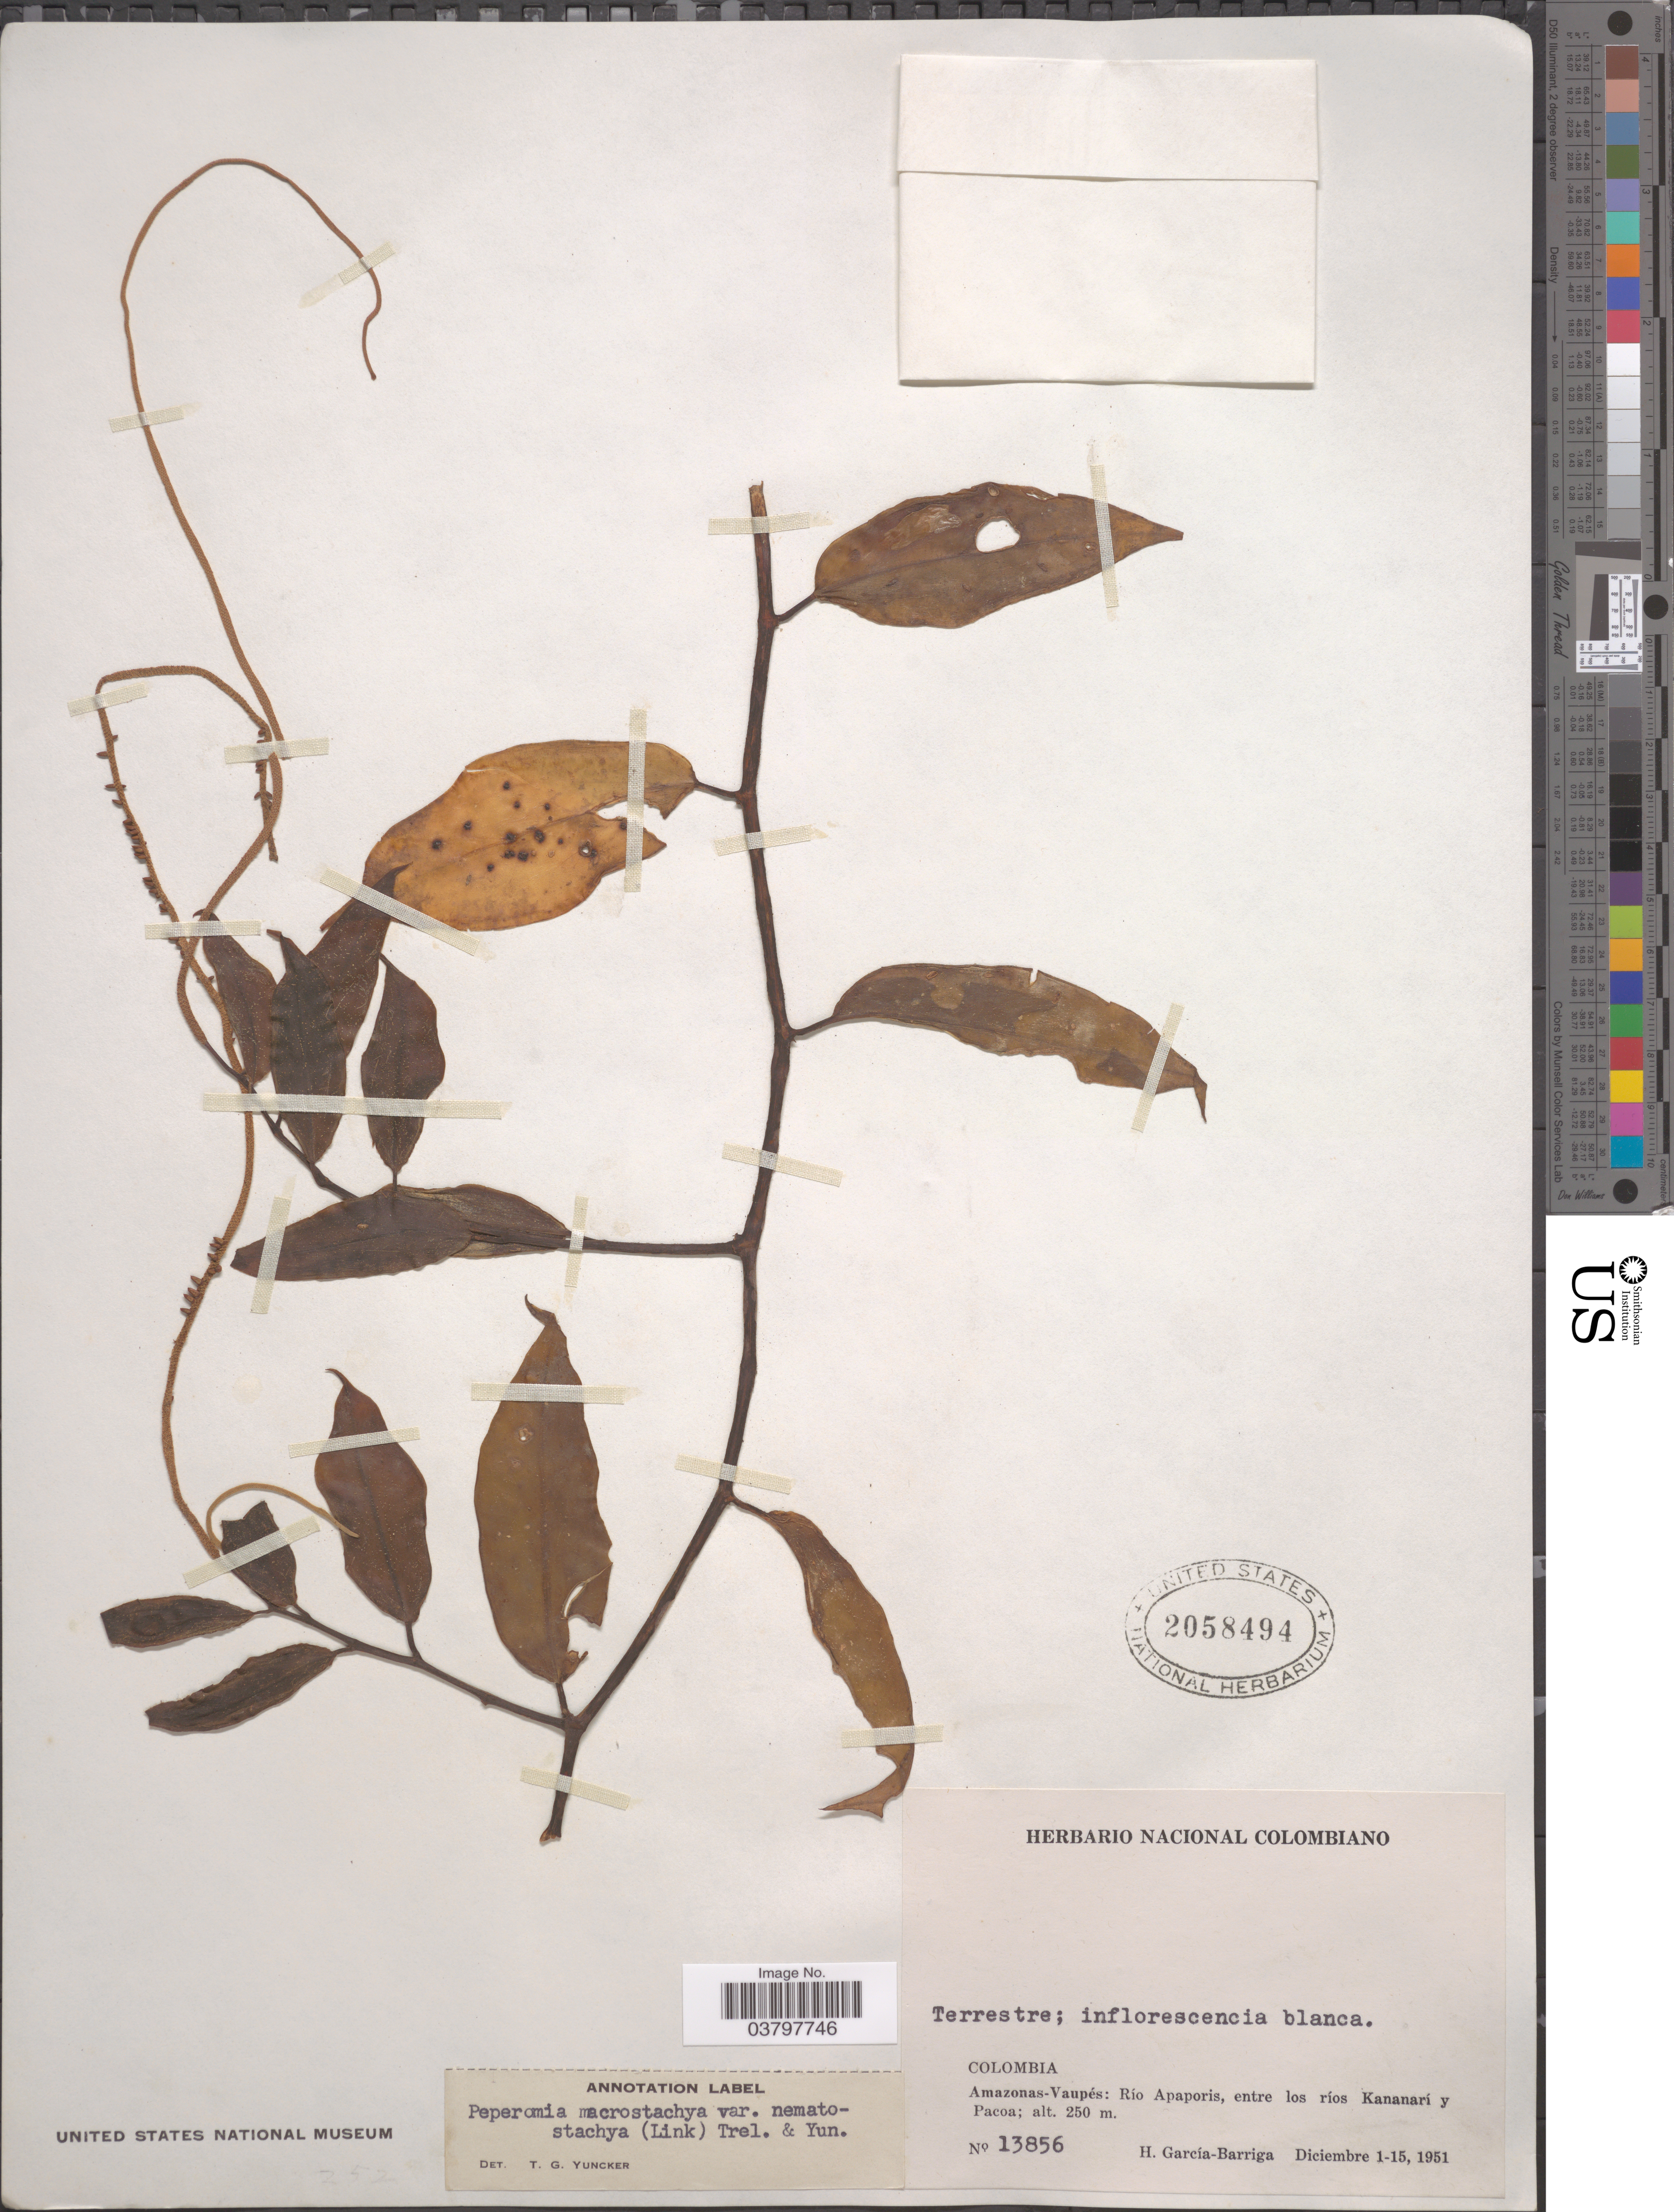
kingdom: Plantae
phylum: Tracheophyta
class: Magnoliopsida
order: Piperales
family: Piperaceae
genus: Peperomia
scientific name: Peperomia macrostachya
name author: (Vahl) A. Dietr.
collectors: H. García Barriga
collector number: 13856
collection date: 1951-12-01/1951-12-15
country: Colombia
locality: Amazonas-Vaupés: Río Apaporis, entre los ríos Kananarí y Pacoa.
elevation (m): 250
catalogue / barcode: US 2058494